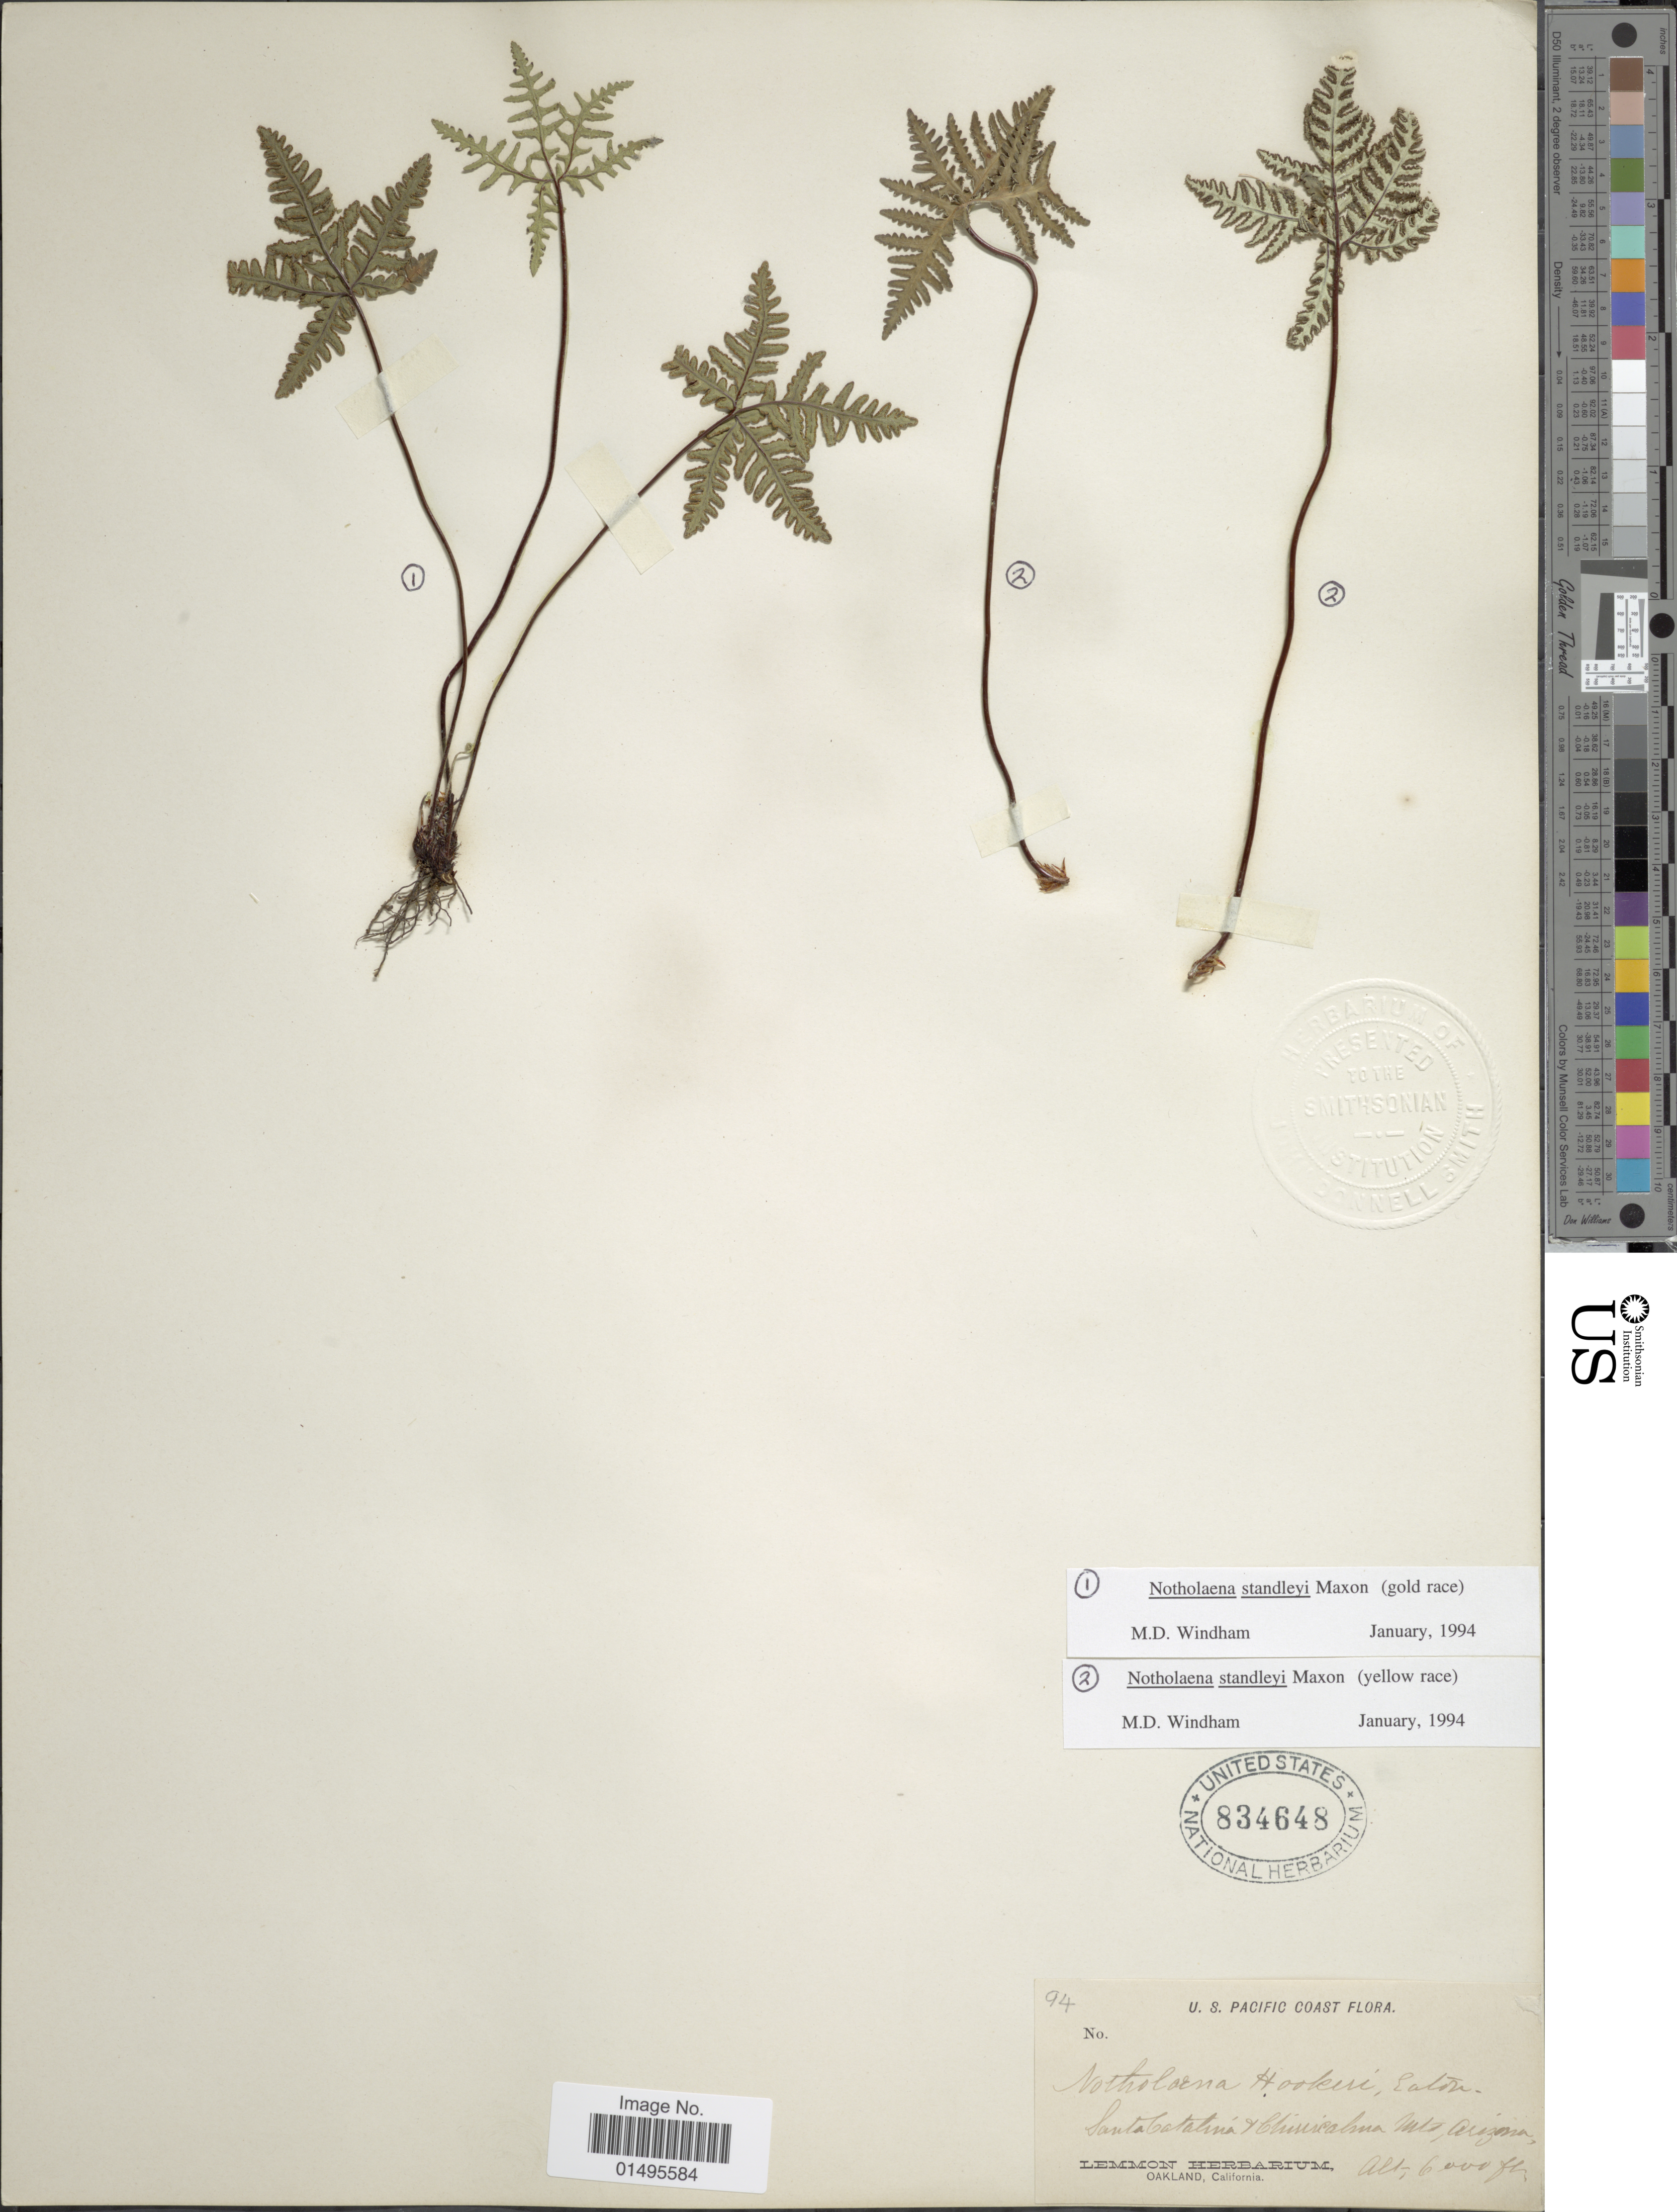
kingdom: Plantae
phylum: Tracheophyta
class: Polypodiopsida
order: Polypodiales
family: Pteridaceae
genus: Notholaena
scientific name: Notholaena standleyi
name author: Maxon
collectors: ex herb. Lemmon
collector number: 94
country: United States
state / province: Arizona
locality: Pacific Coast, Santa Catalina, Ghirricalma Mts., Arizona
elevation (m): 1829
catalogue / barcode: US 834648